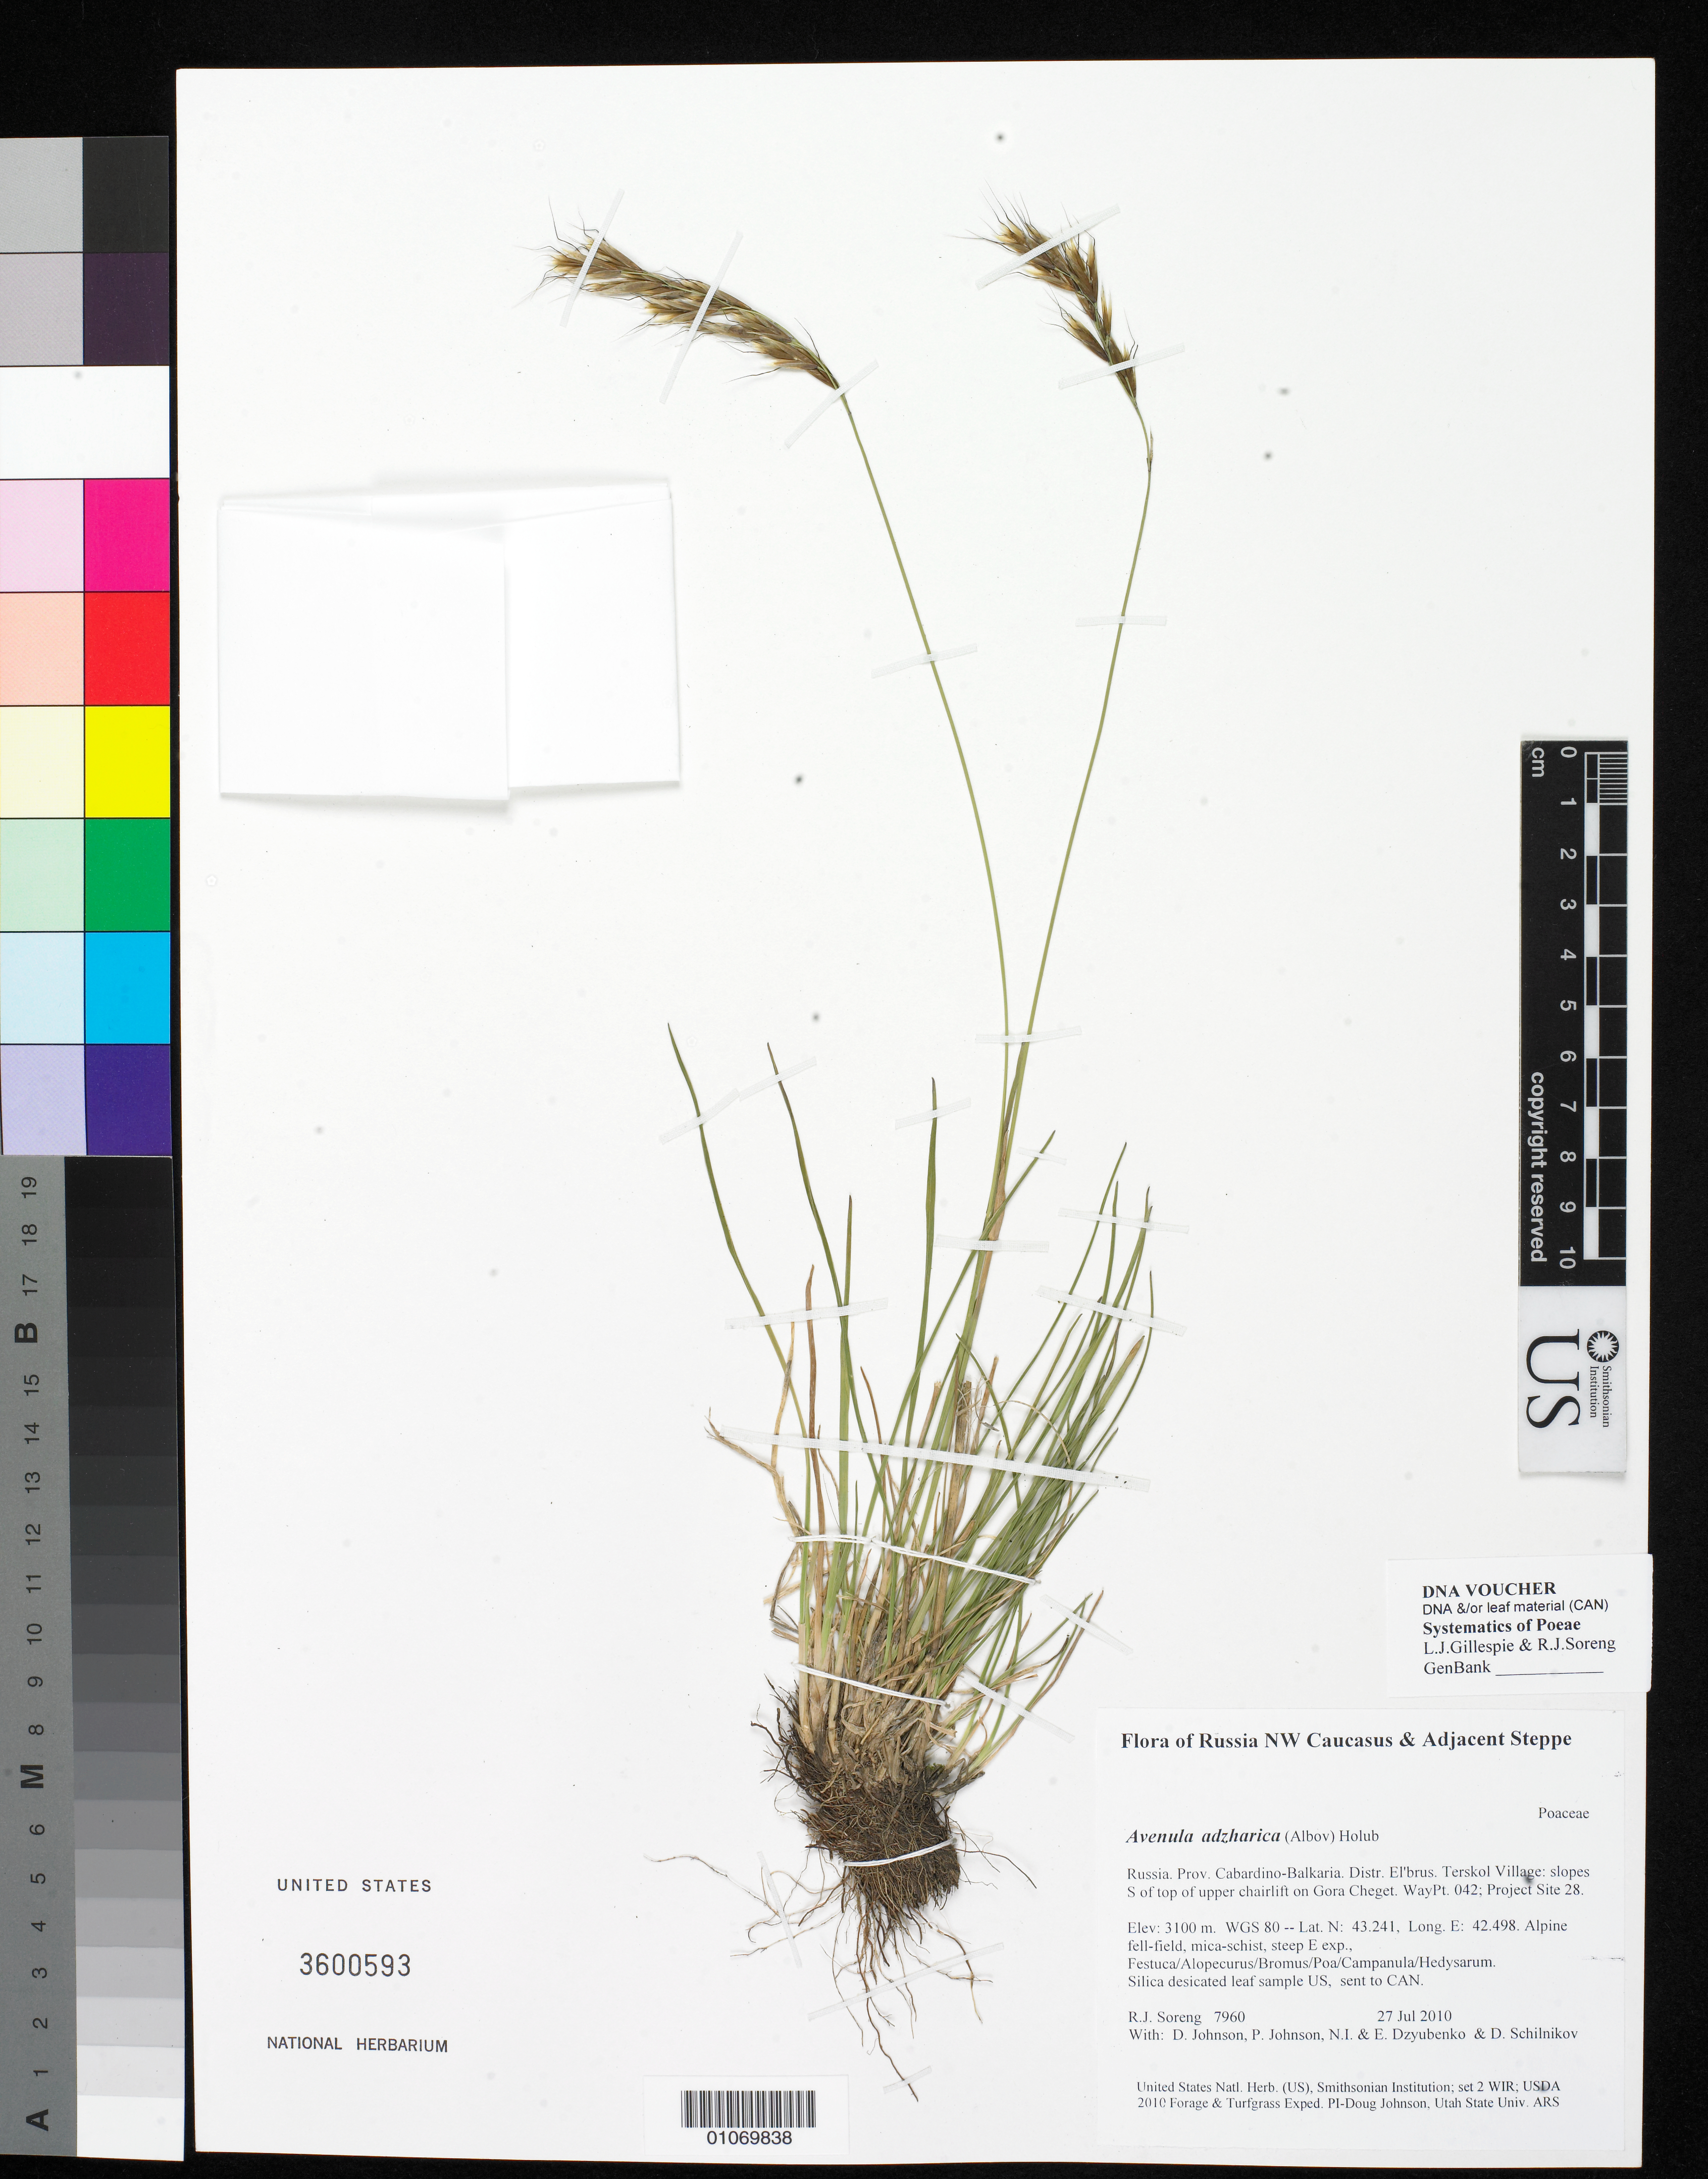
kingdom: Plantae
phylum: Tracheophyta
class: Liliopsida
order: Poales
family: Poaceae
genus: Helictochloa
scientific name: Helictochloa adzharica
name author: (Albov)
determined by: Soreng, Robert J., Research Associate (BOT), Smithsonian Institution - National Museum of Natural History (UNITED STATES)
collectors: R. J. Soreng, D. Johnson, P. Johnson, N. Dzyubenko, E. Dzyubenko & D. Schilnikov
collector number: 7960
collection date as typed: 27 Jul 2010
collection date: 2010-07-27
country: Russian Federation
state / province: Kabardino-Balkar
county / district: El'brus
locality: Terskol Village: slopes S of top of upper chairlift on Gora Cheget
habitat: Alpine fell-field, mica-schist, steep E exp., Festuca/Alopecurus/Bromus/Poa/Campanula/Hedysarum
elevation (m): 3100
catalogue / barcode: US 3600593